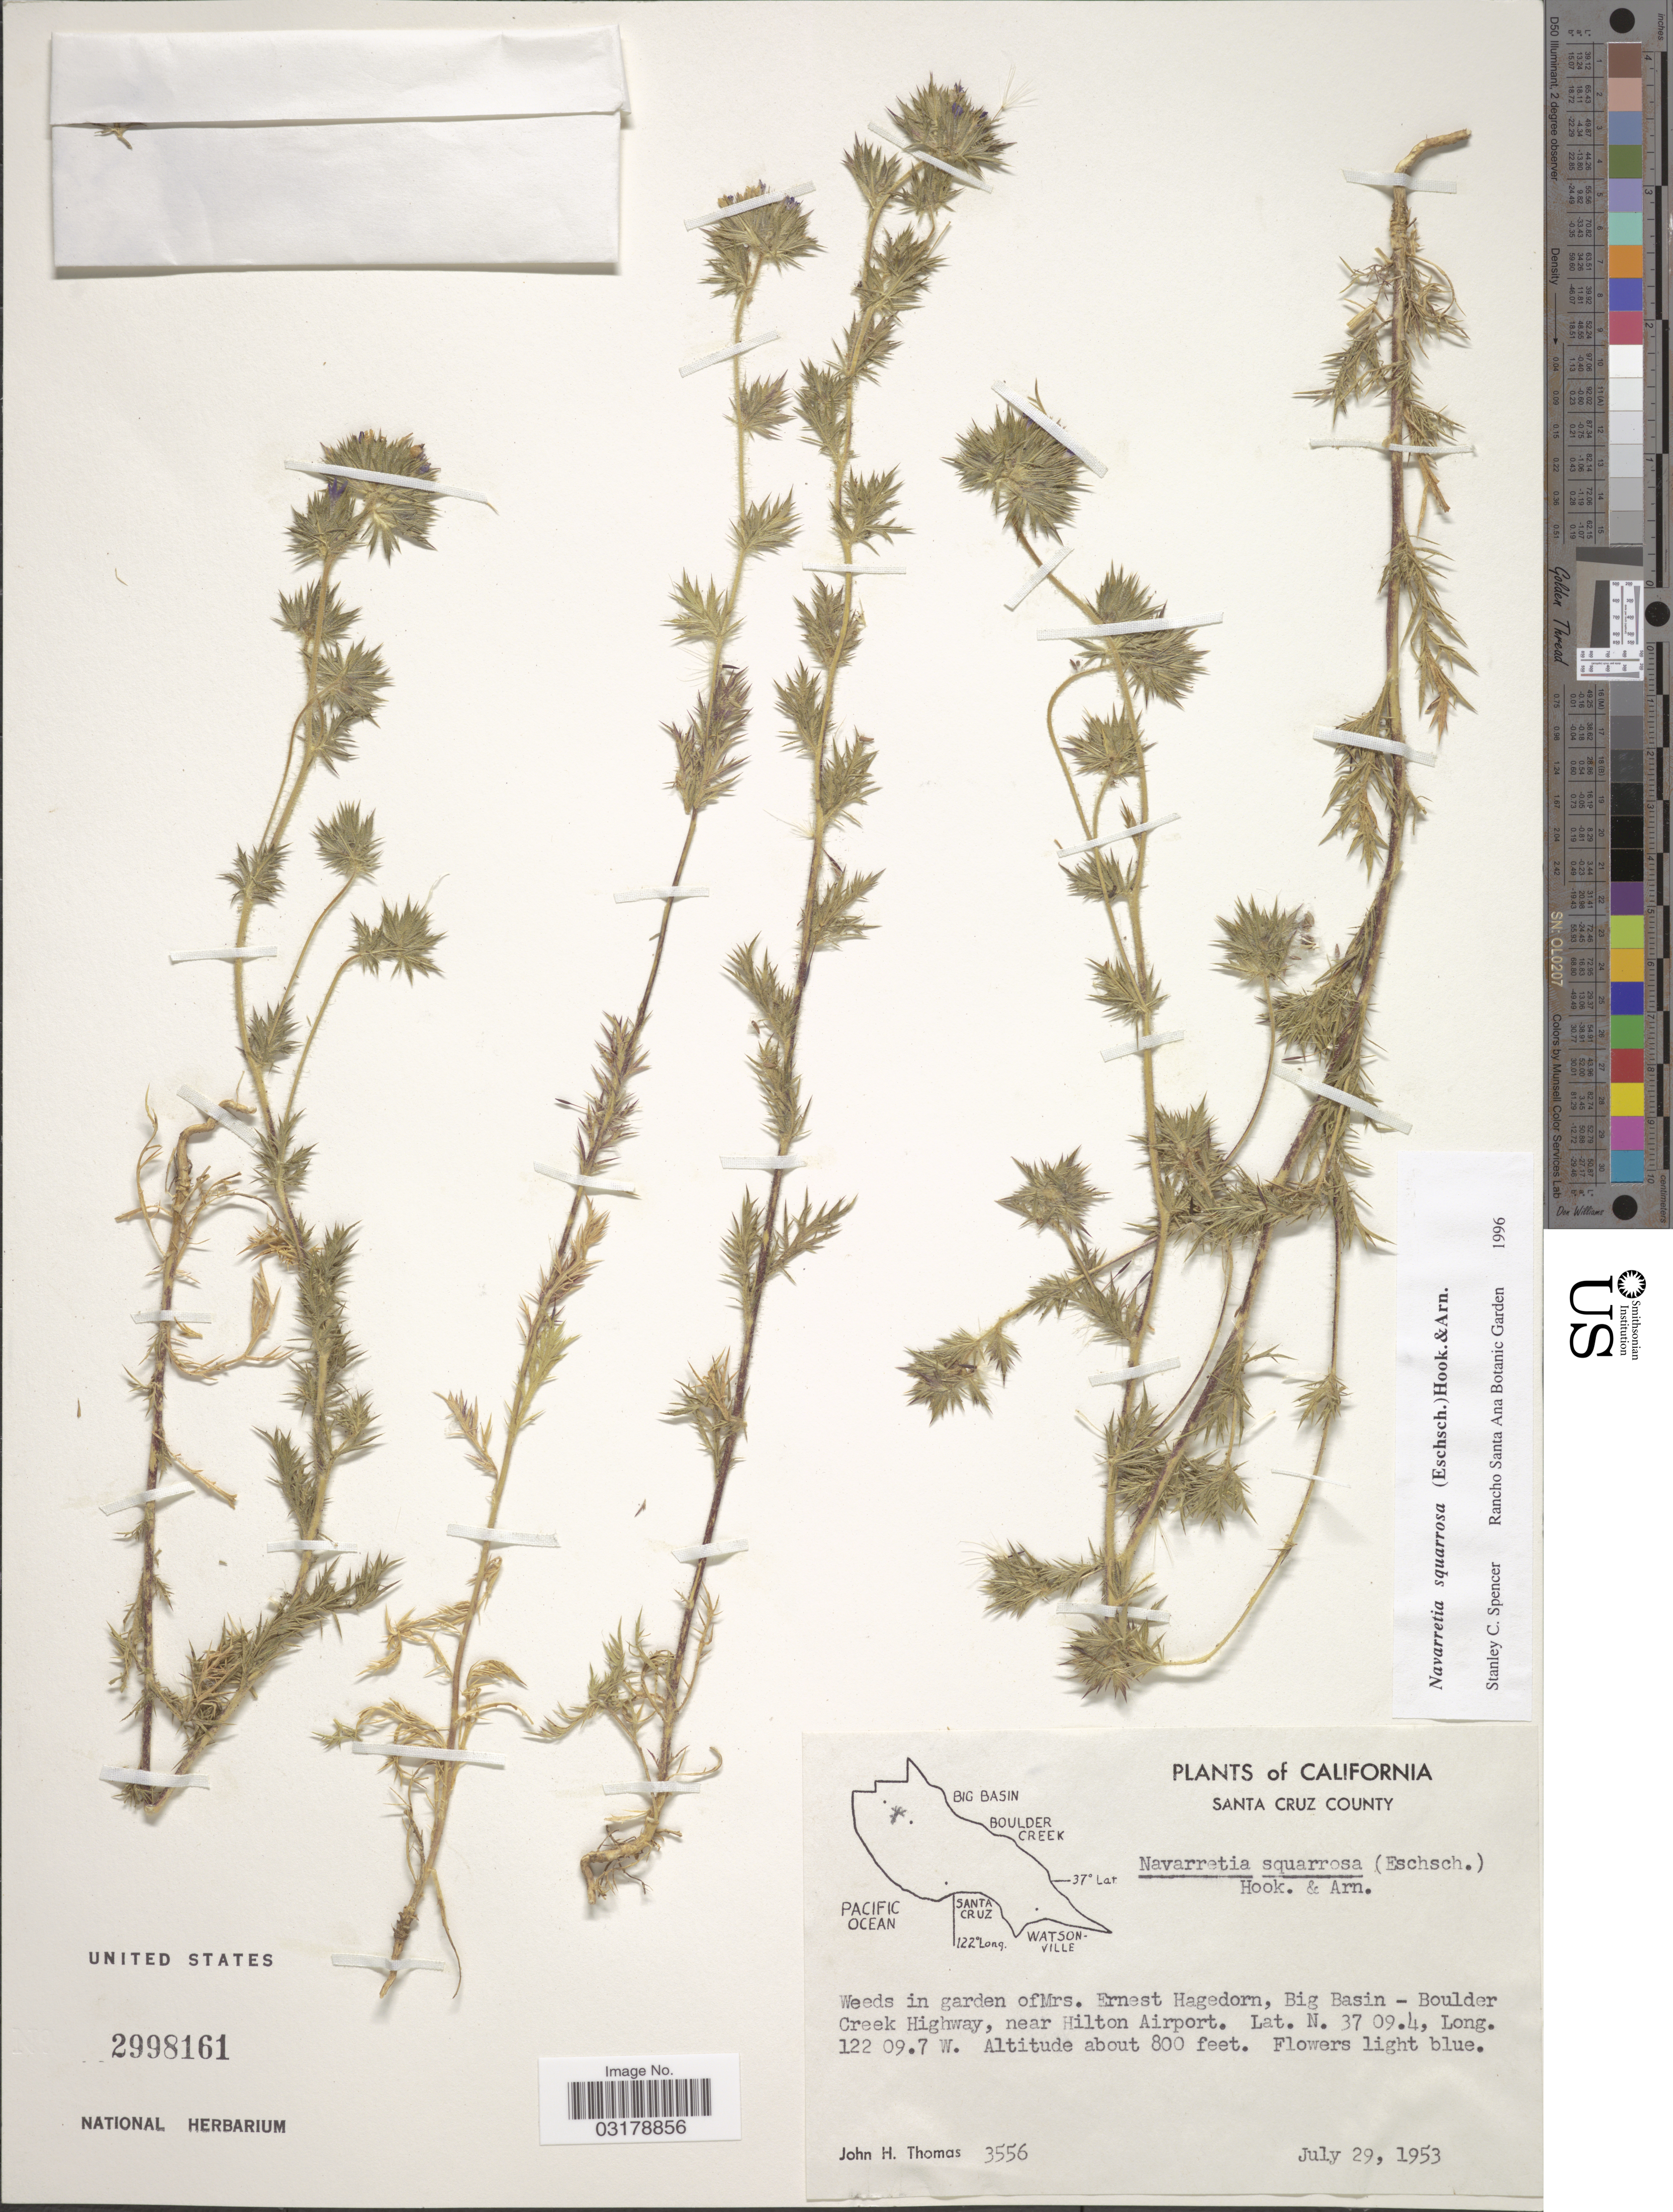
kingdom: Plantae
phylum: Tracheophyta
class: Magnoliopsida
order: Ericales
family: Polemoniaceae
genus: Navarretia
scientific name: Navarretia squarrosa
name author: (Eschsch.) Hook. & Arn.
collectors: J. H. Thomas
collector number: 3556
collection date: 1953-07-29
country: United States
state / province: California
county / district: Santa Cruz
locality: Santa Cruz County. Weeds in garden of Mrs. Ernest Hagedorn, Big Basin- Boulder Creek Highway, near Hilton Airport.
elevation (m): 244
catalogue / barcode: US 2998161